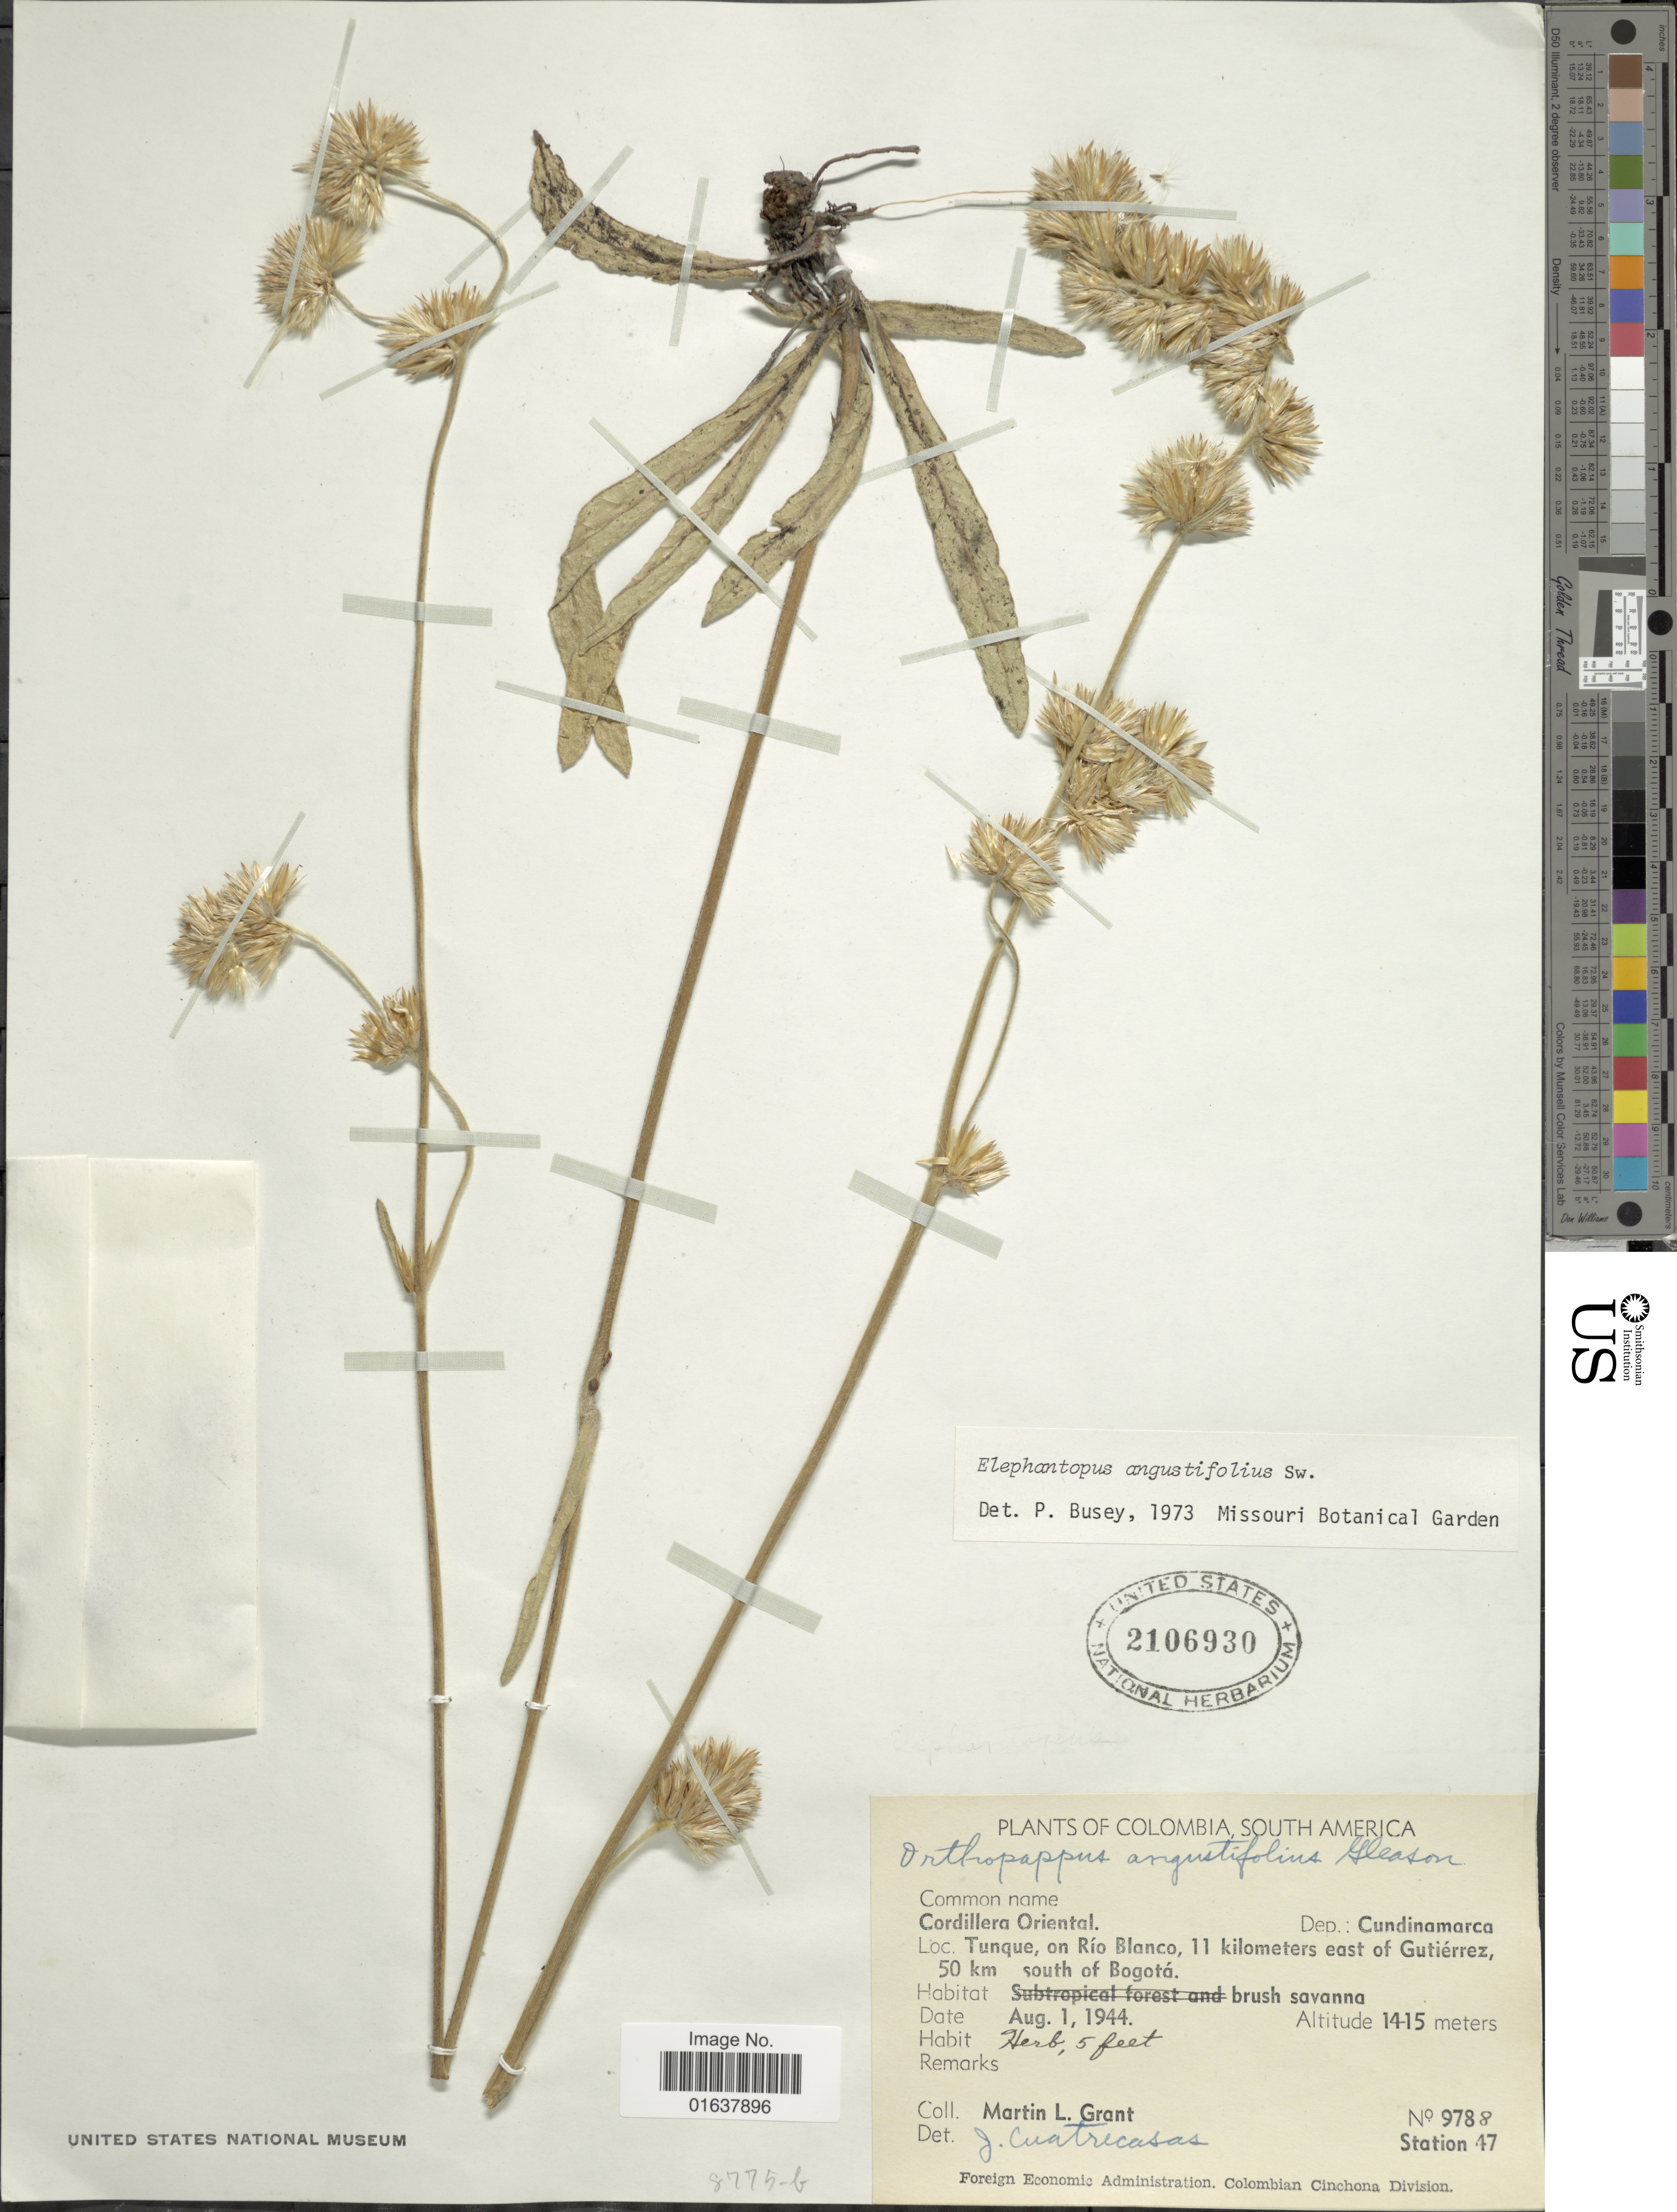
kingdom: Plantae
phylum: Tracheophyta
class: Magnoliopsida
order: Asterales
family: Asteraceae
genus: Orthopappus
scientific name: Orthopappus angustifolius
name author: (Sw.) Gleason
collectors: M. L. Grant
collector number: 9788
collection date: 1944-08-01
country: Colombia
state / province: Cundinamarca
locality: Cordillera Oriental, Dep.: Cundinamarca. Tunque on Rio Blanco, 11 kilometers east of Gutierrez, 50 km south of Bogota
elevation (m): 14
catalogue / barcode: US 2106930